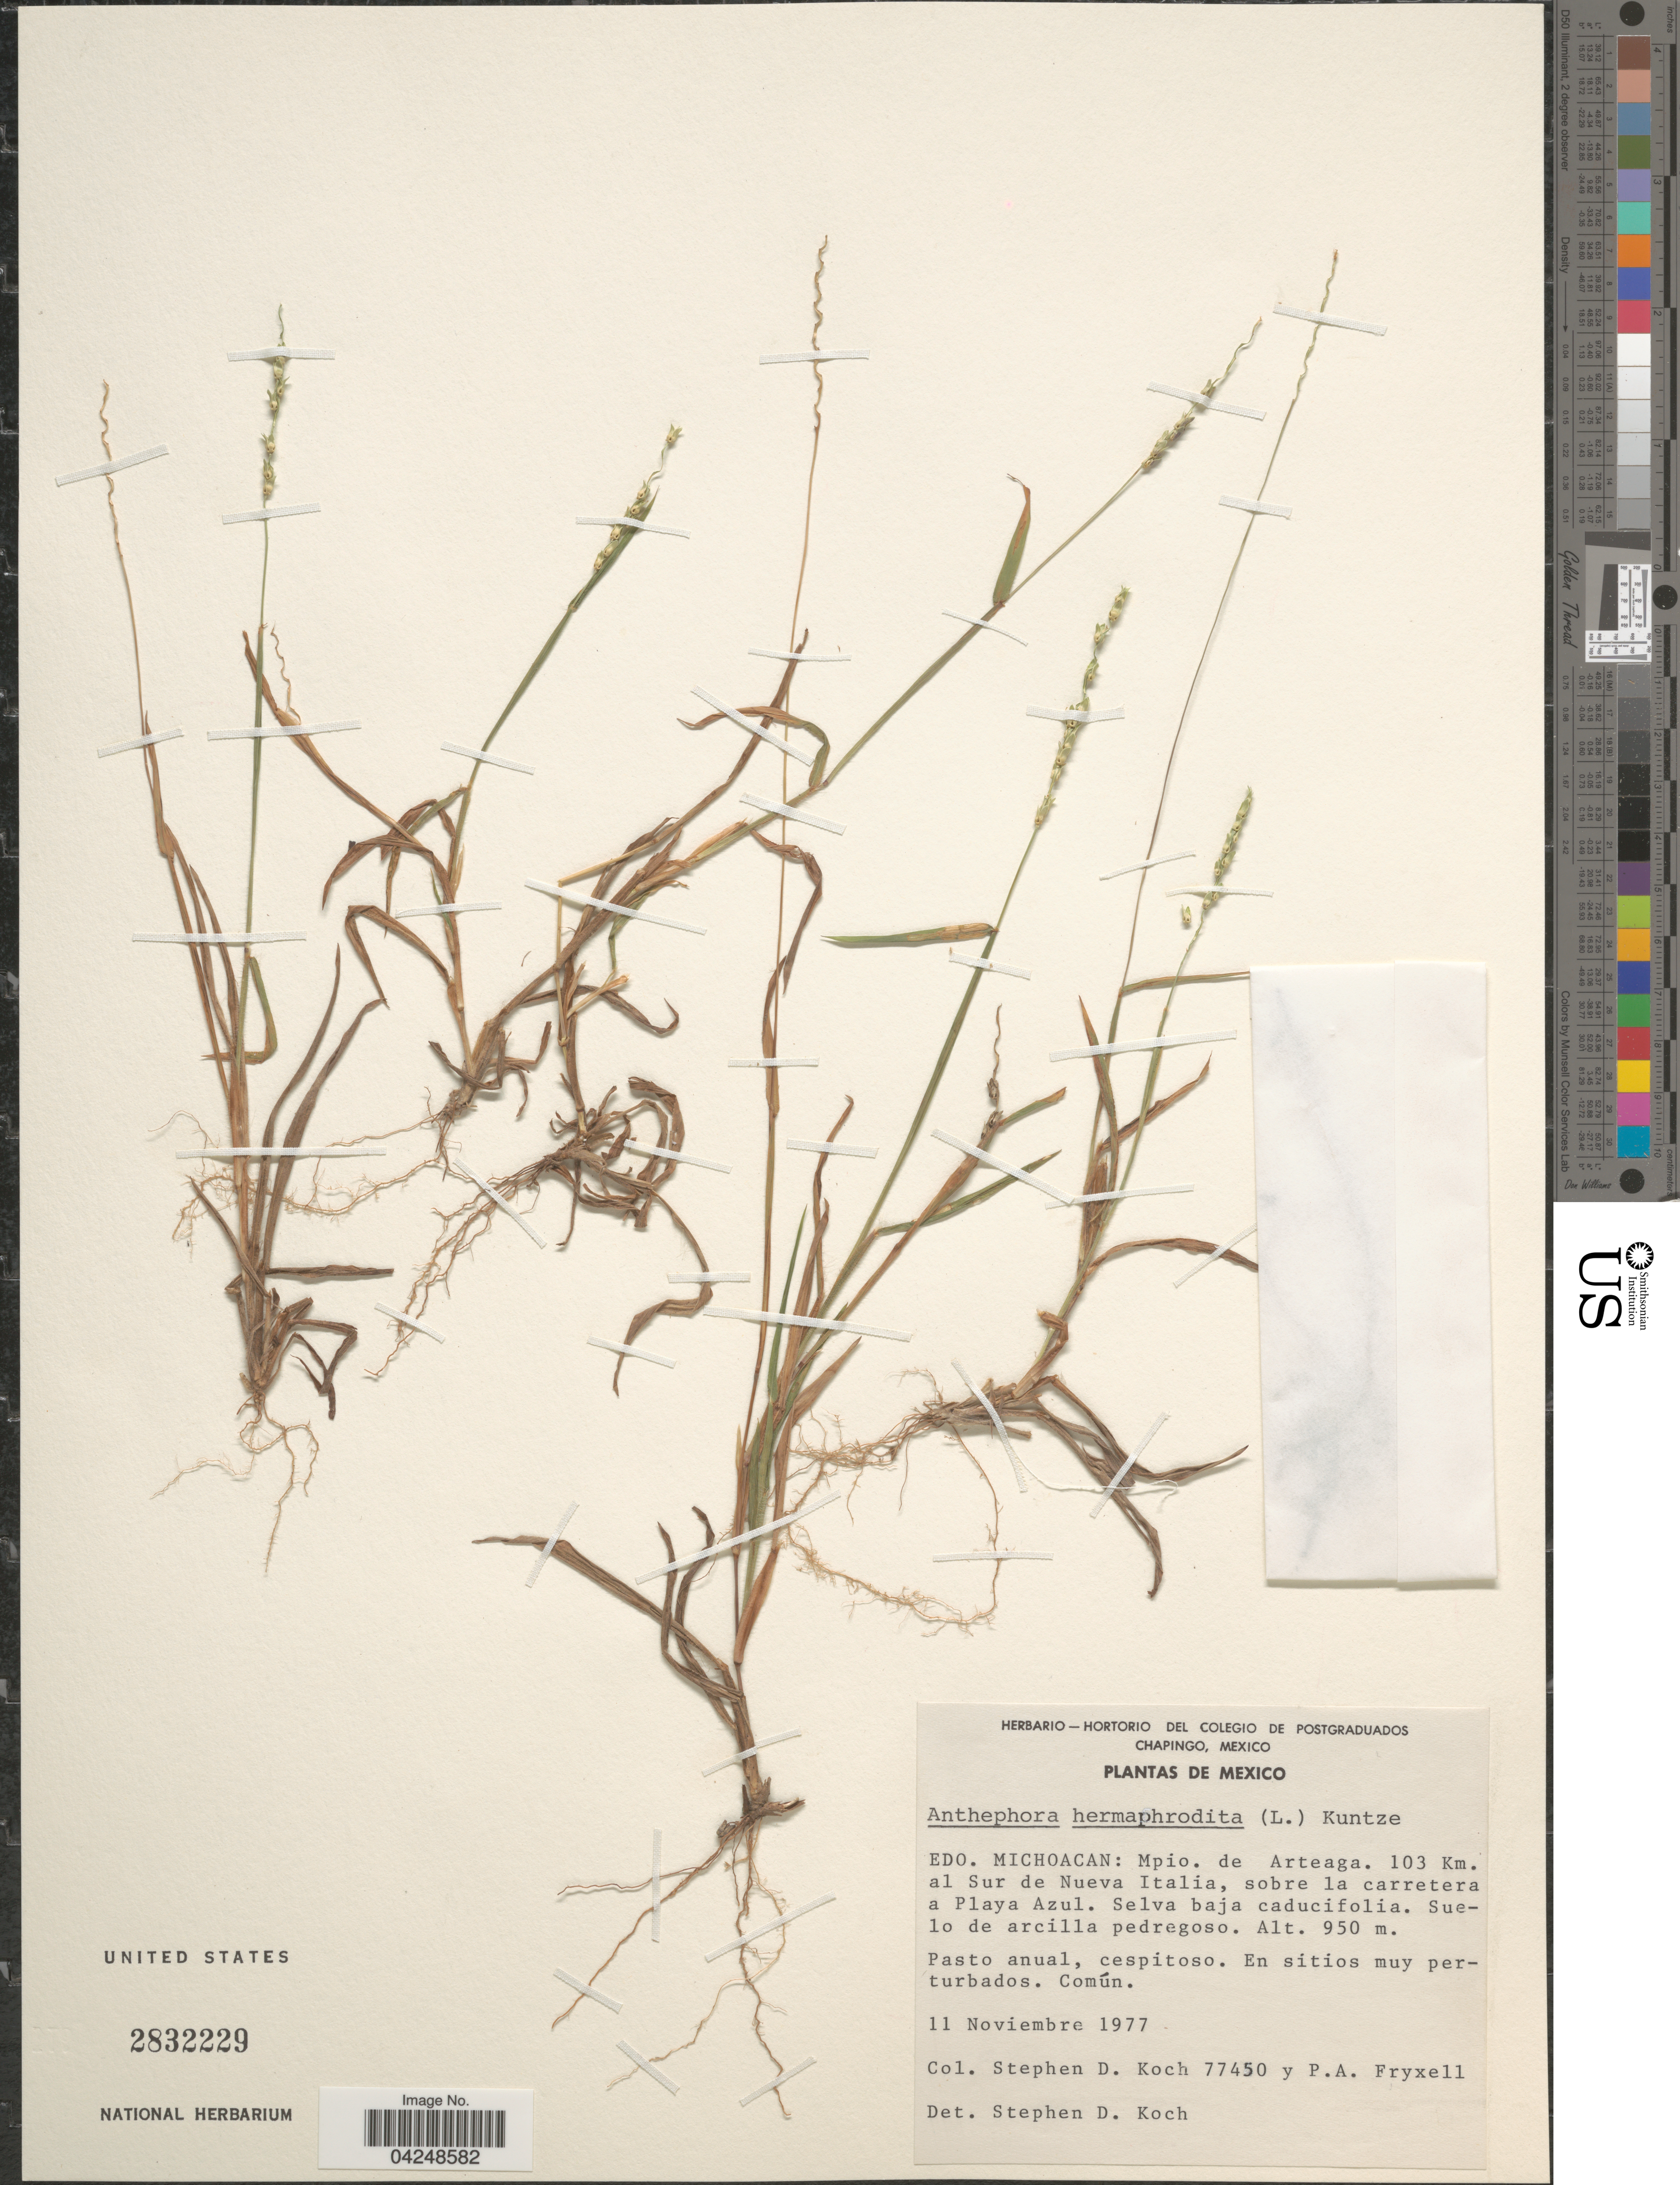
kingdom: Plantae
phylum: Tracheophyta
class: Liliopsida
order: Poales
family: Poaceae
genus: Anthephora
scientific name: Anthephora hermaphrodita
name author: (L.) Kuntze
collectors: S. D. Koch & P. A. Fryxell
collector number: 77450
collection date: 1977-11-11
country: Mexico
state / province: Michoacán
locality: Mpio. de Arteaga. 103 Km. al Sur de Nueva Italia, sobre la carretera a Playa Azul.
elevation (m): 950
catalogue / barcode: US 2832229